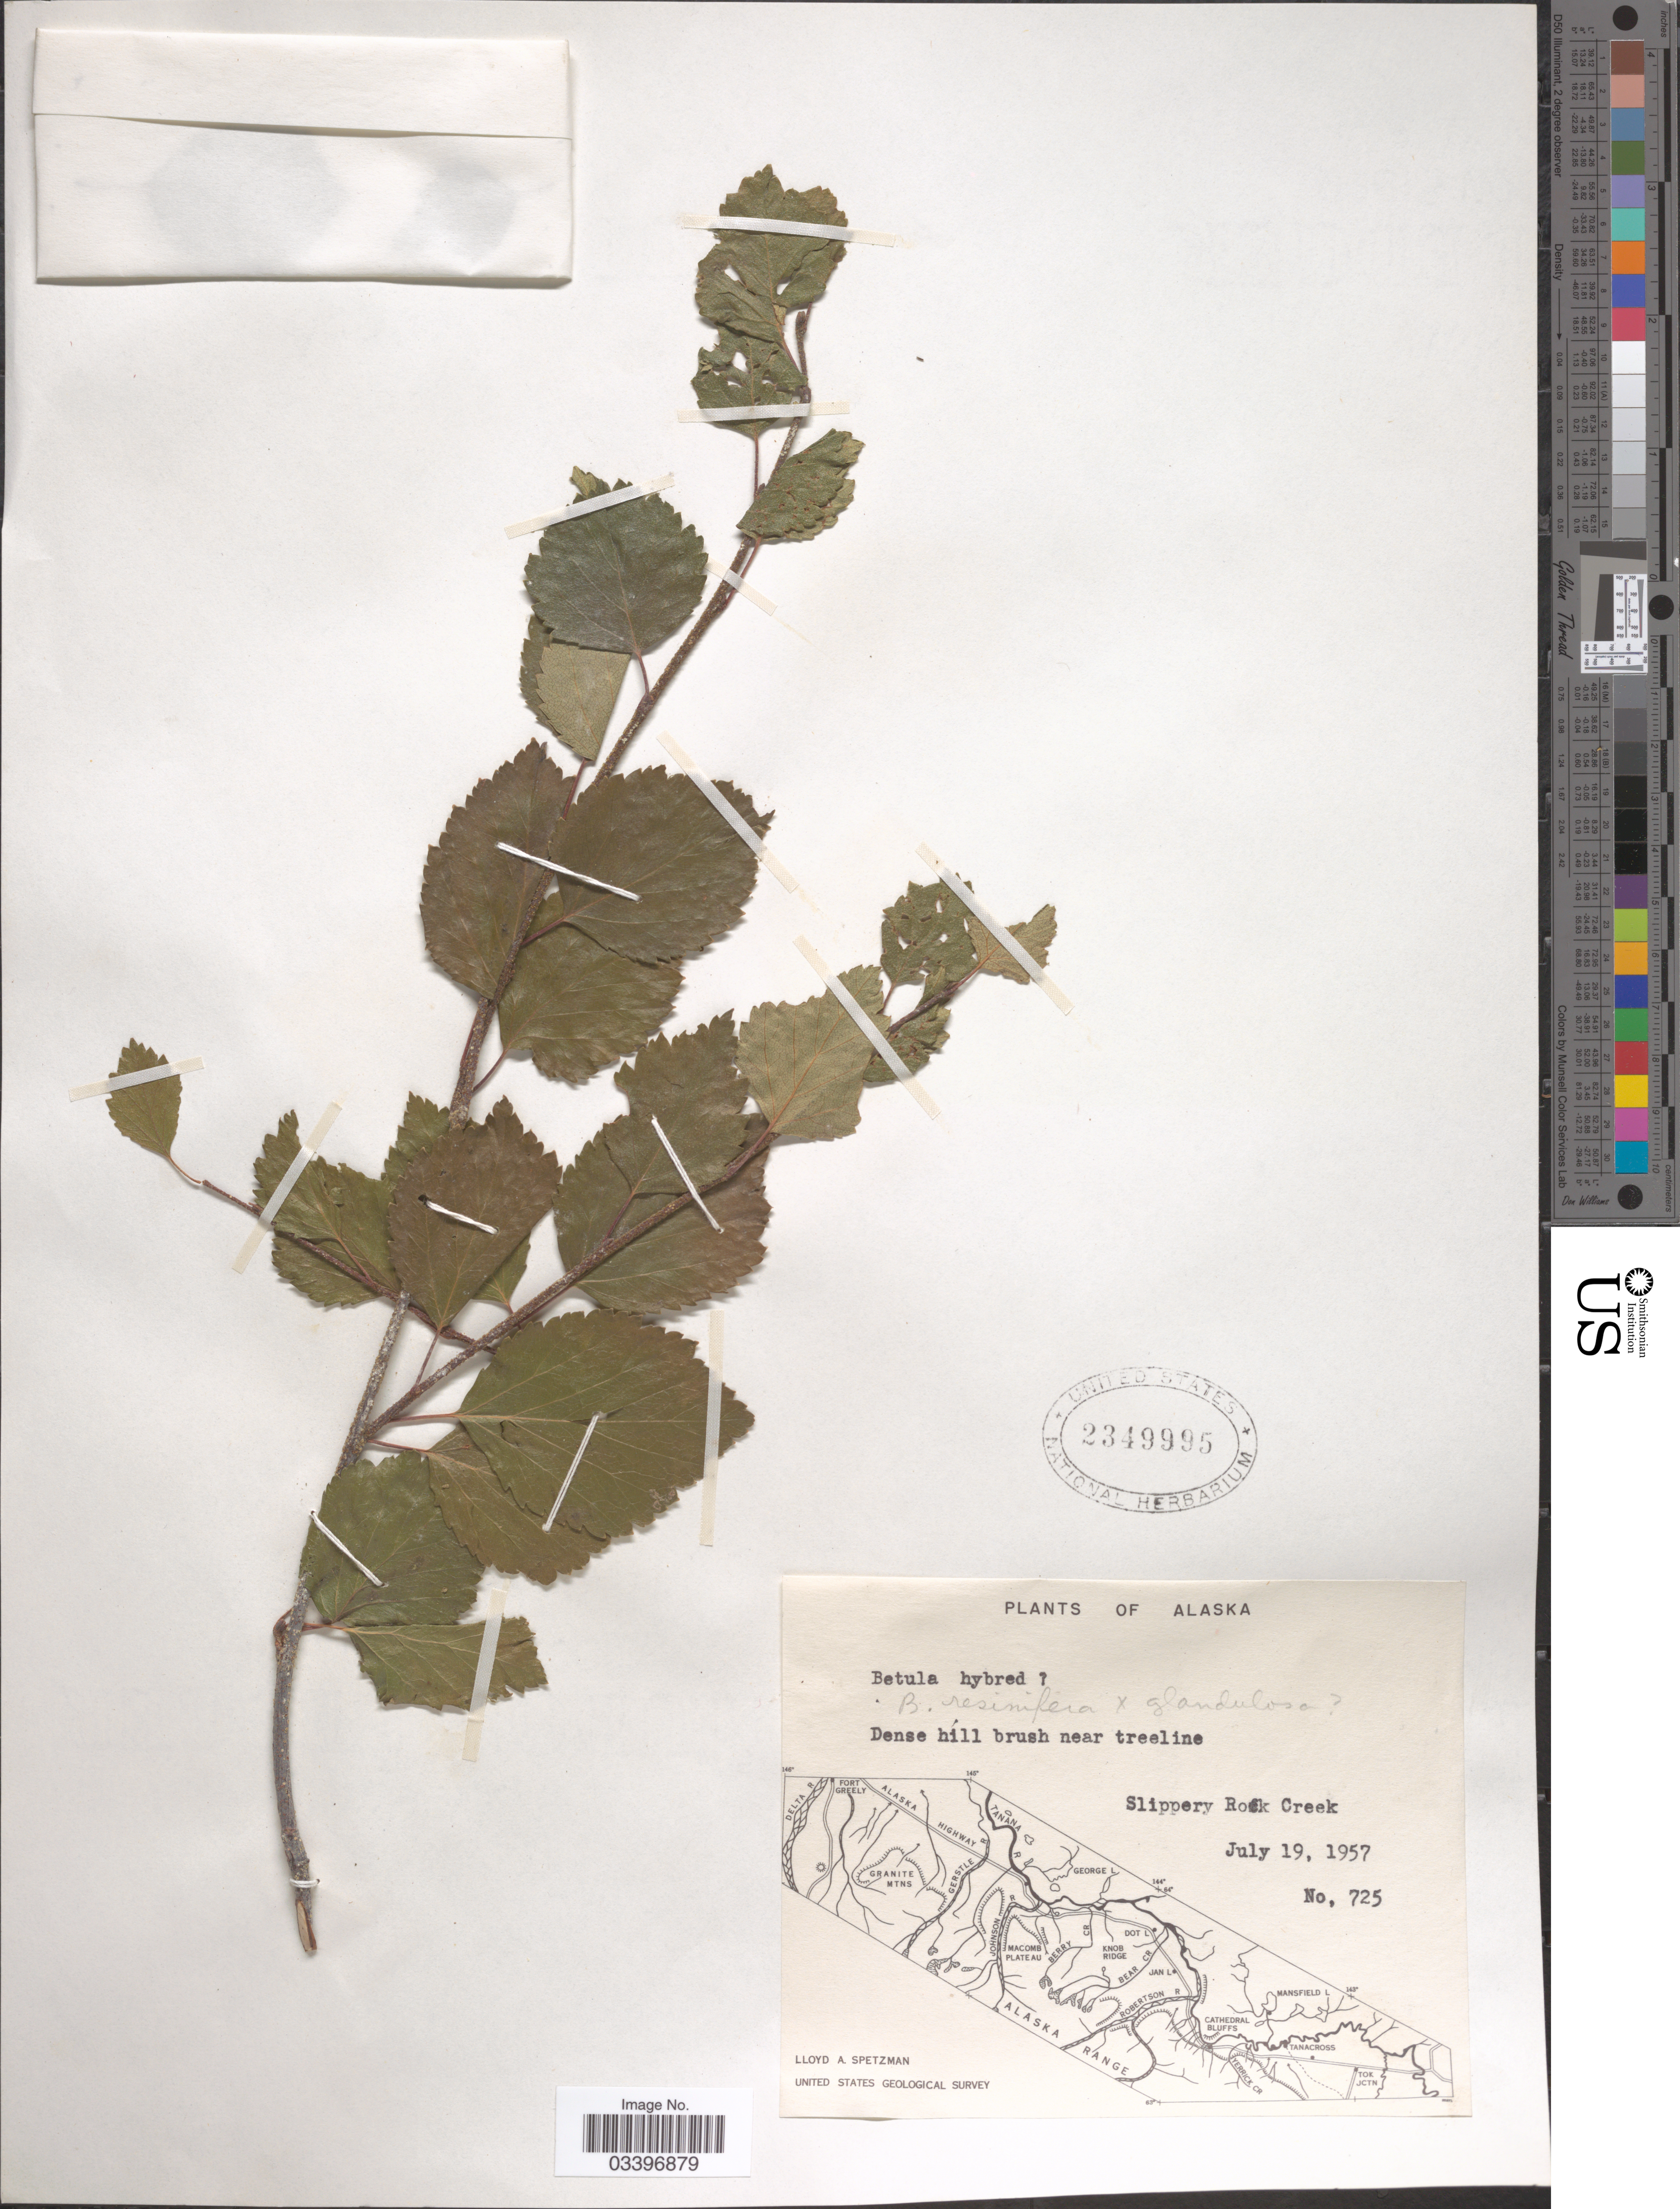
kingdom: Plantae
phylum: Tracheophyta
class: Magnoliopsida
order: Fagales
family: Betulaceae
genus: Betula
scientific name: Betula resinifera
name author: Britton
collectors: L. Spetzman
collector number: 725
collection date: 1957-07-19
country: United States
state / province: Alaska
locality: Slippery Rock Creek.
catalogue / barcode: US 2349995